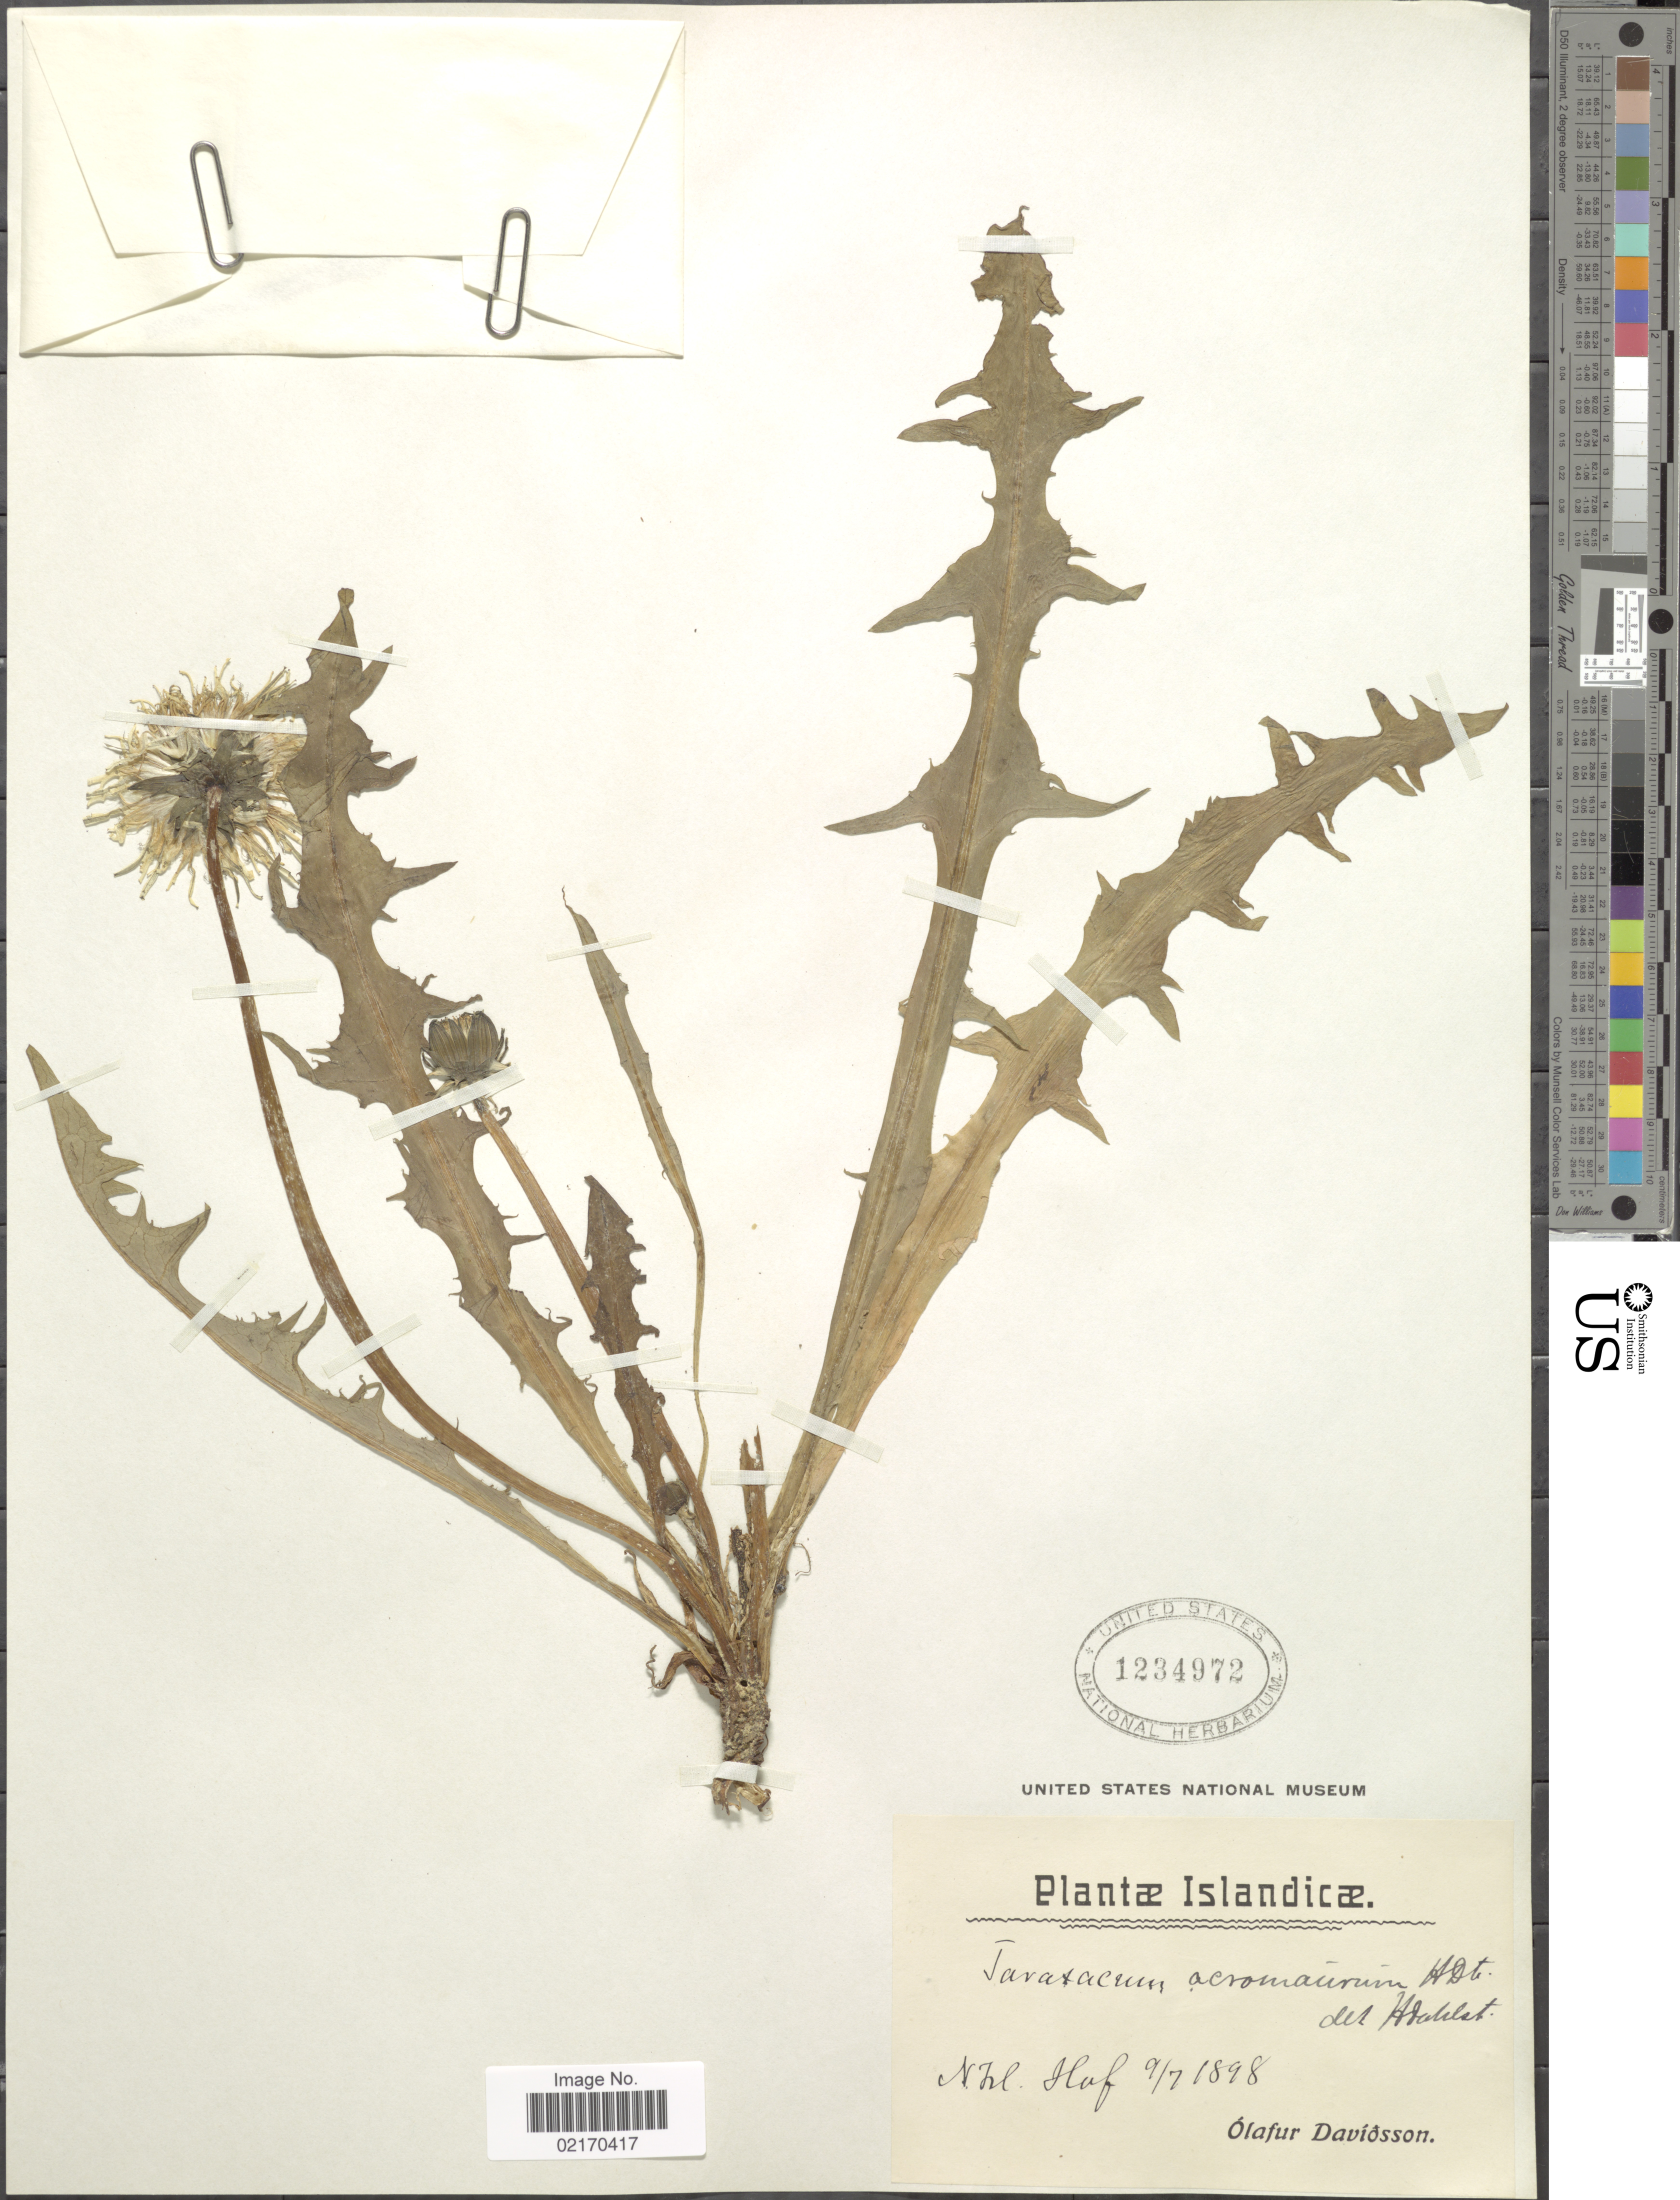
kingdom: Plantae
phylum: Tracheophyta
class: Magnoliopsida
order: Asterales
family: Asteraceae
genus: Taraxacum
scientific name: Taraxacum acromaurum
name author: Dahlst.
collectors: O. Davidsson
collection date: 1898-07-09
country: Iceland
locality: N. Isl. Hof.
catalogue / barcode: US 1234972